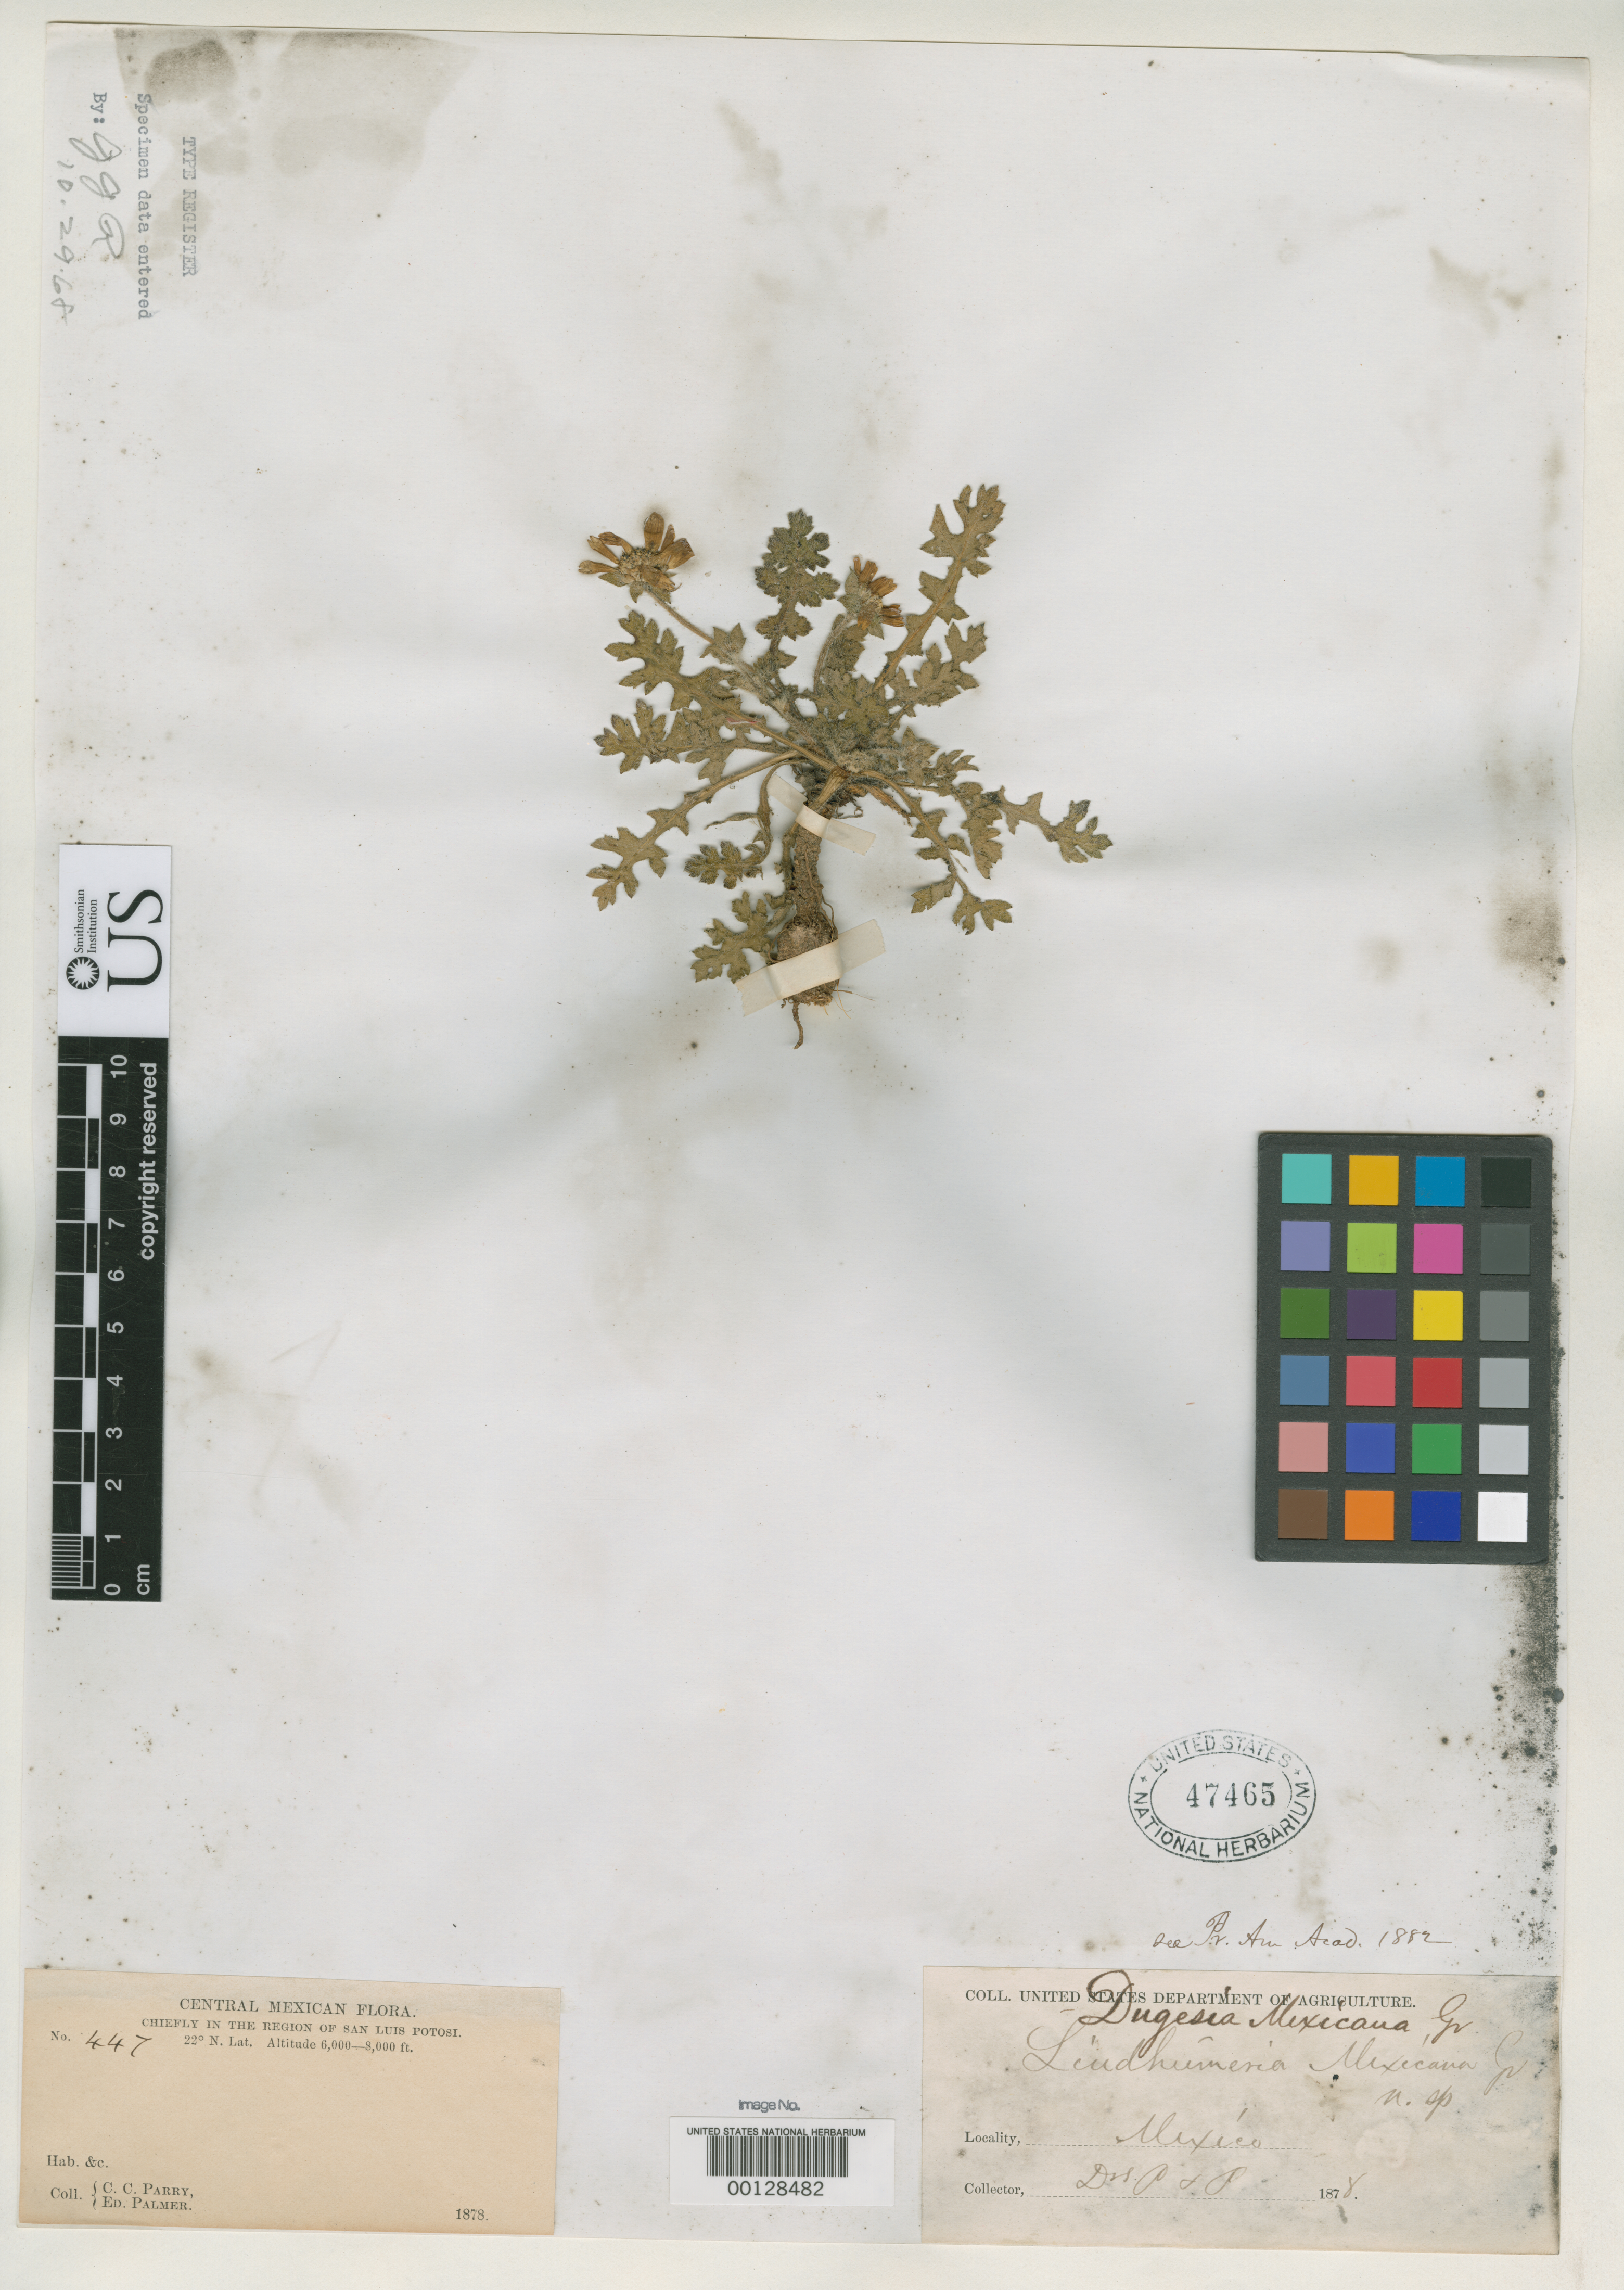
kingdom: Plantae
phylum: Tracheophyta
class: Magnoliopsida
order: Asterales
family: Asteraceae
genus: Lindheimera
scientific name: Lindheimera mexicana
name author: A. Gray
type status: Isotype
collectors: C. C. Parry & E. Palmer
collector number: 447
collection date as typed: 1878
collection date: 1878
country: Mexico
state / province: San Luis Potosi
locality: Between Mexico City and San Luis Potosi.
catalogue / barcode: US 47465